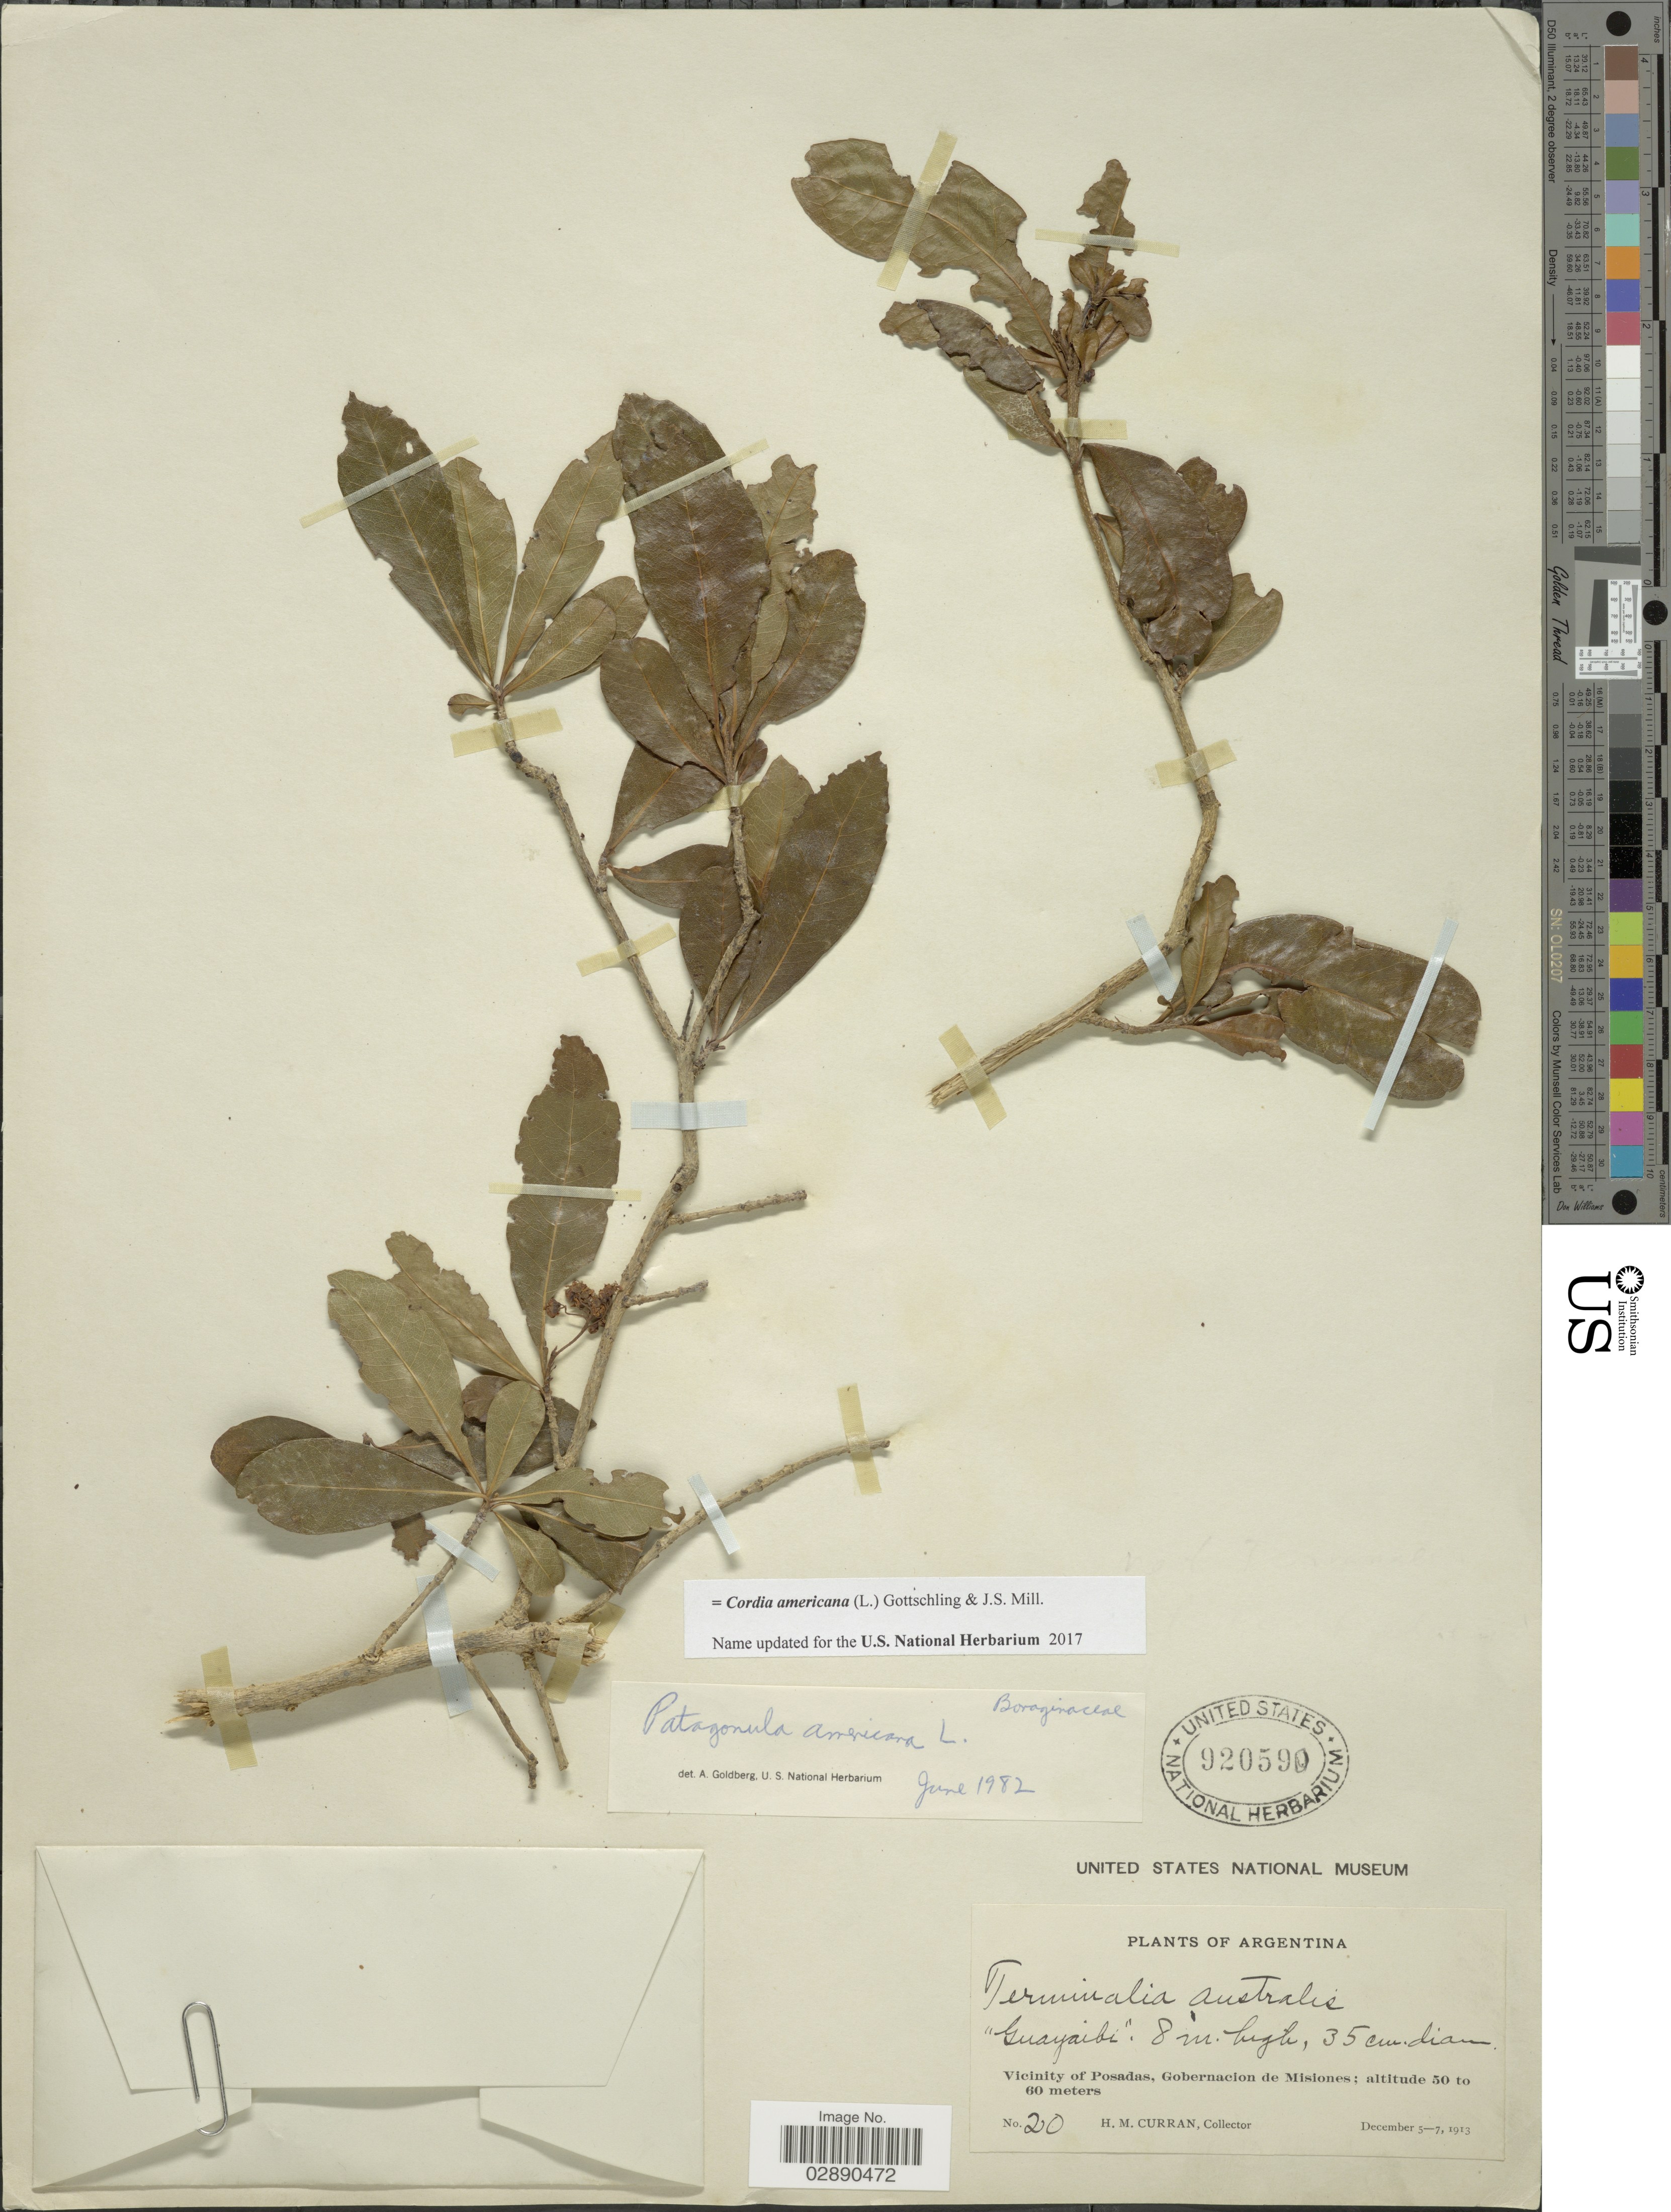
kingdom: Plantae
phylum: Tracheophyta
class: Magnoliopsida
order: Boraginales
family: Cordiaceae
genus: Cordia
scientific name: Cordia americana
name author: (L.) Gottschling & J.S. Mill.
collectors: H. M. Curran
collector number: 20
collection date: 1913-12-05/1913-12-07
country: Argentina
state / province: Misiones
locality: Vicinity of Posadas, Gobernacion de Misiones.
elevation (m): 50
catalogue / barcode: US 920590